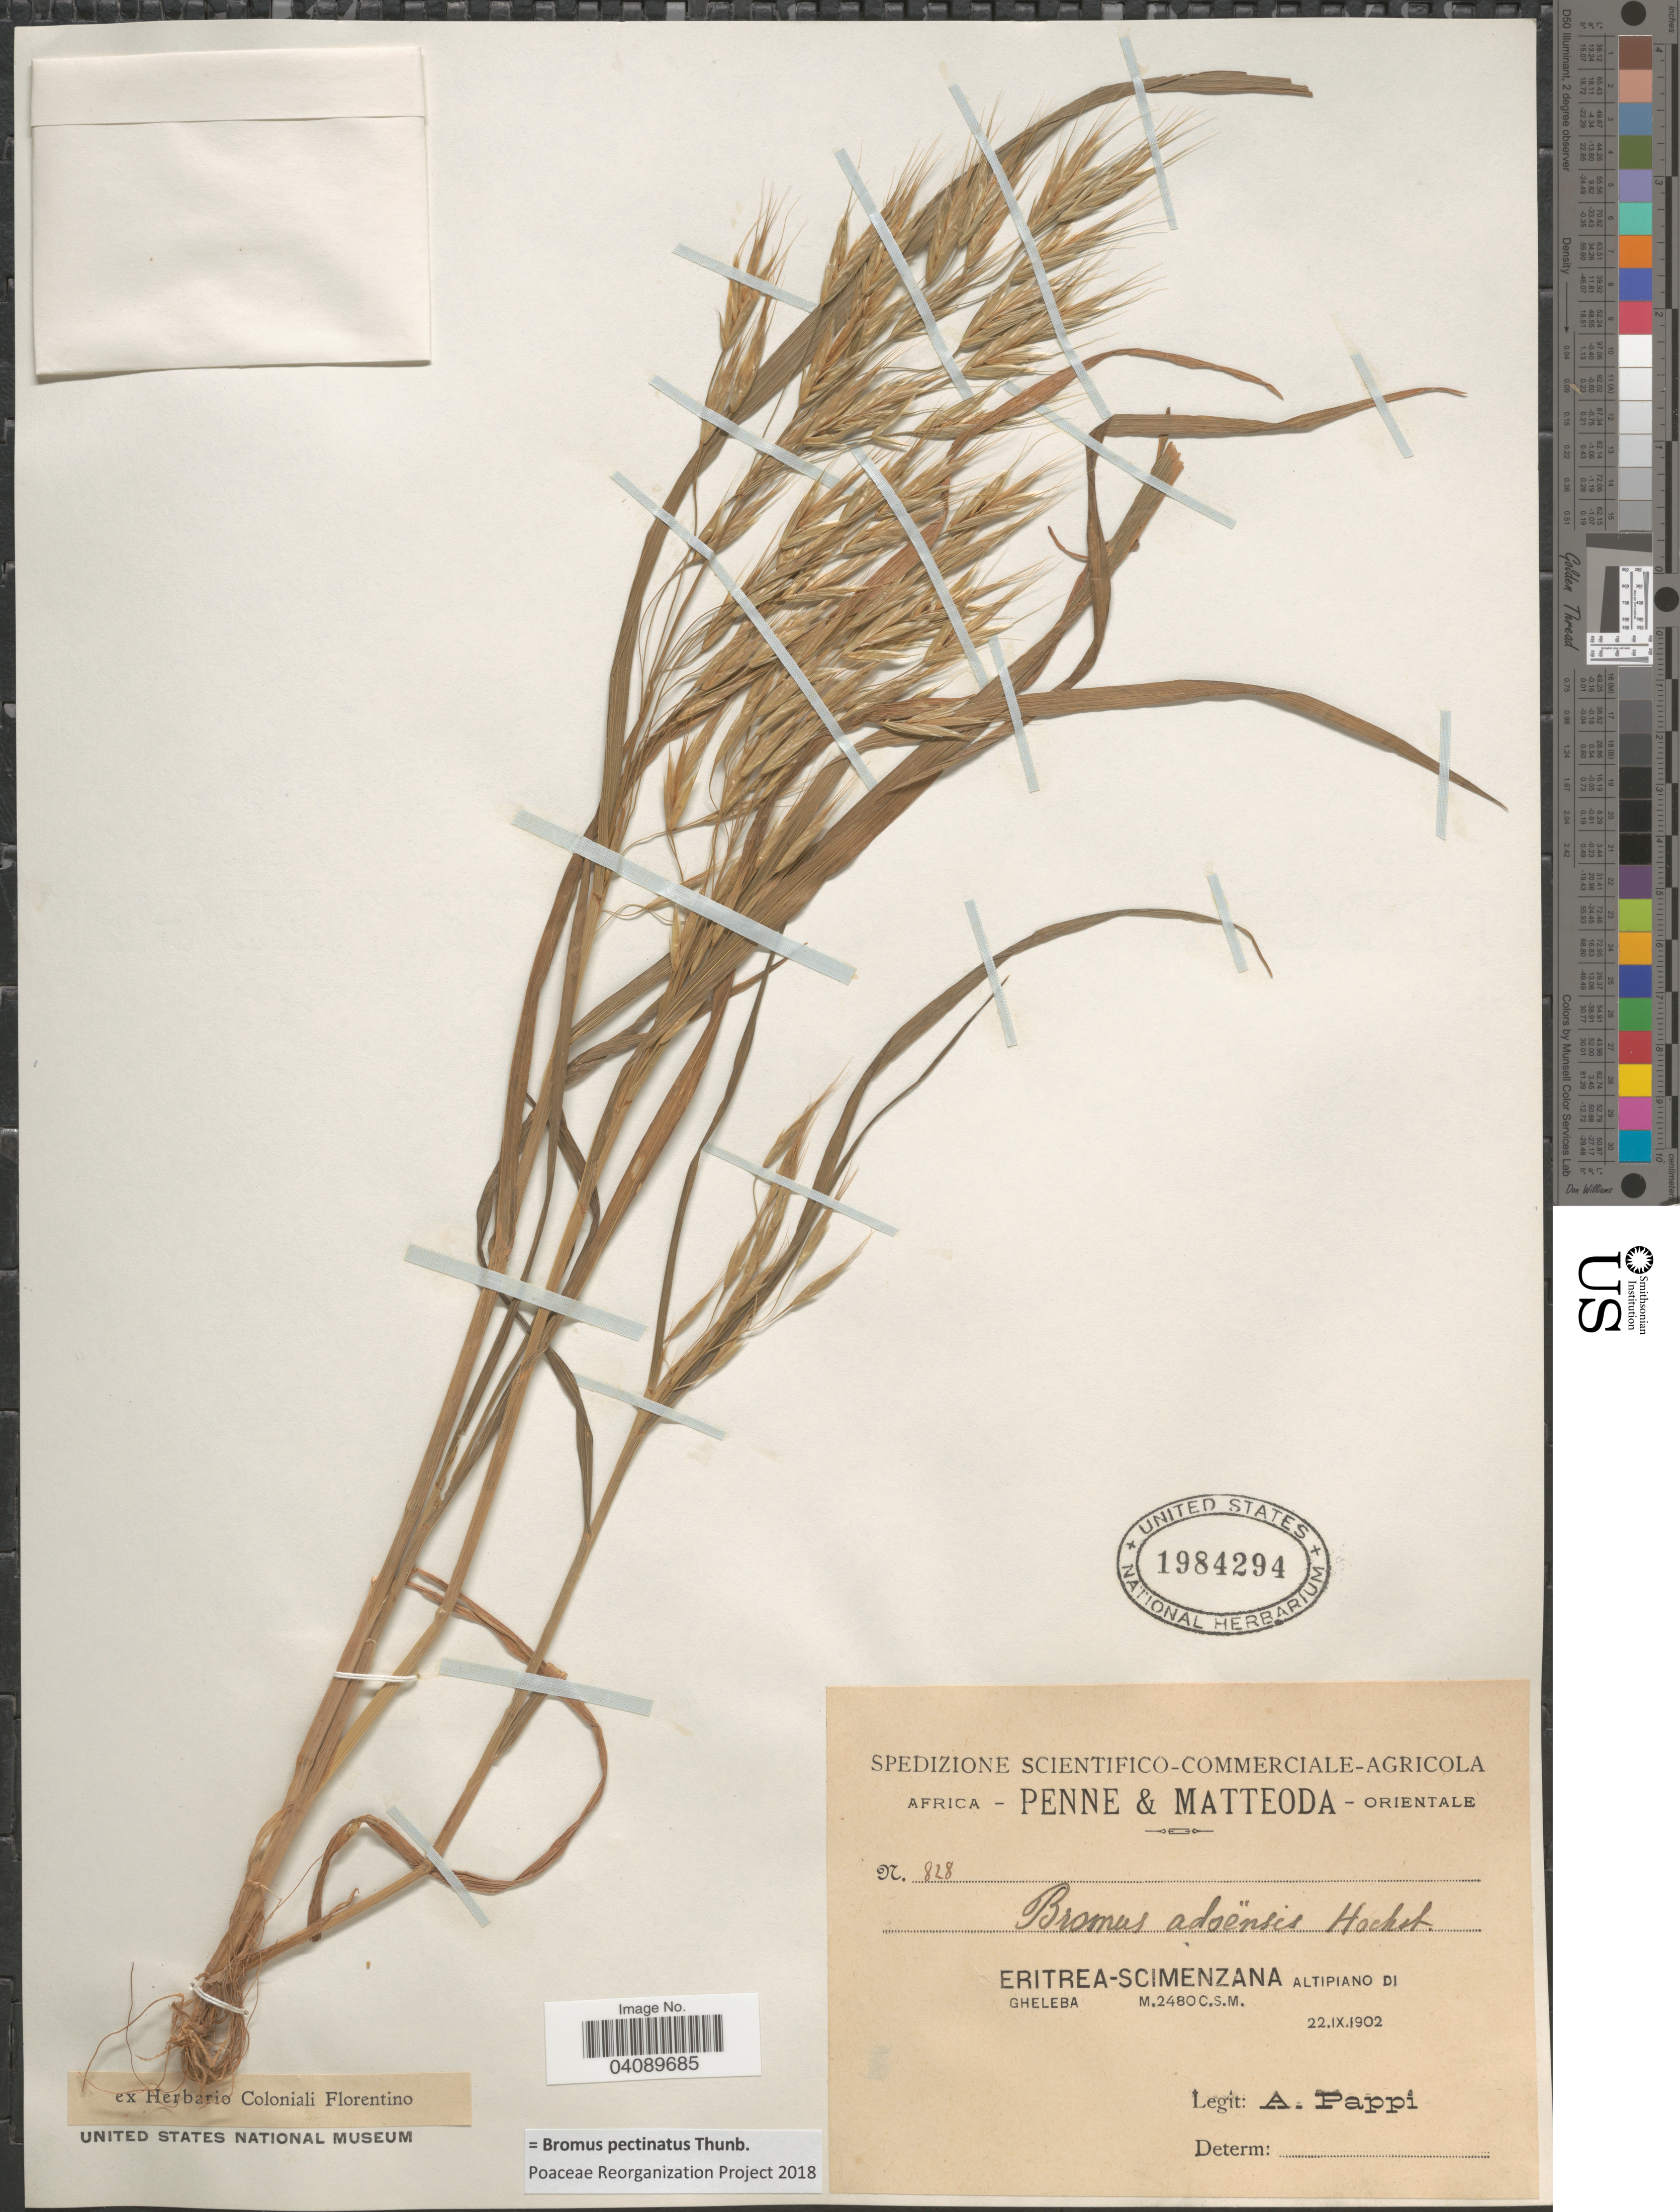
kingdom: Plantae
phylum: Tracheophyta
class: Liliopsida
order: Poales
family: Poaceae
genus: Bromus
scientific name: Bromus pectinatus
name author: Thunb.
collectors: A. Pappi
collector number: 828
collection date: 1902-09-22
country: Eritrea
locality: Africa Orientale. Scimenzana. Altipiano di Gheleba.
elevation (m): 2480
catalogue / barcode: US 1984294